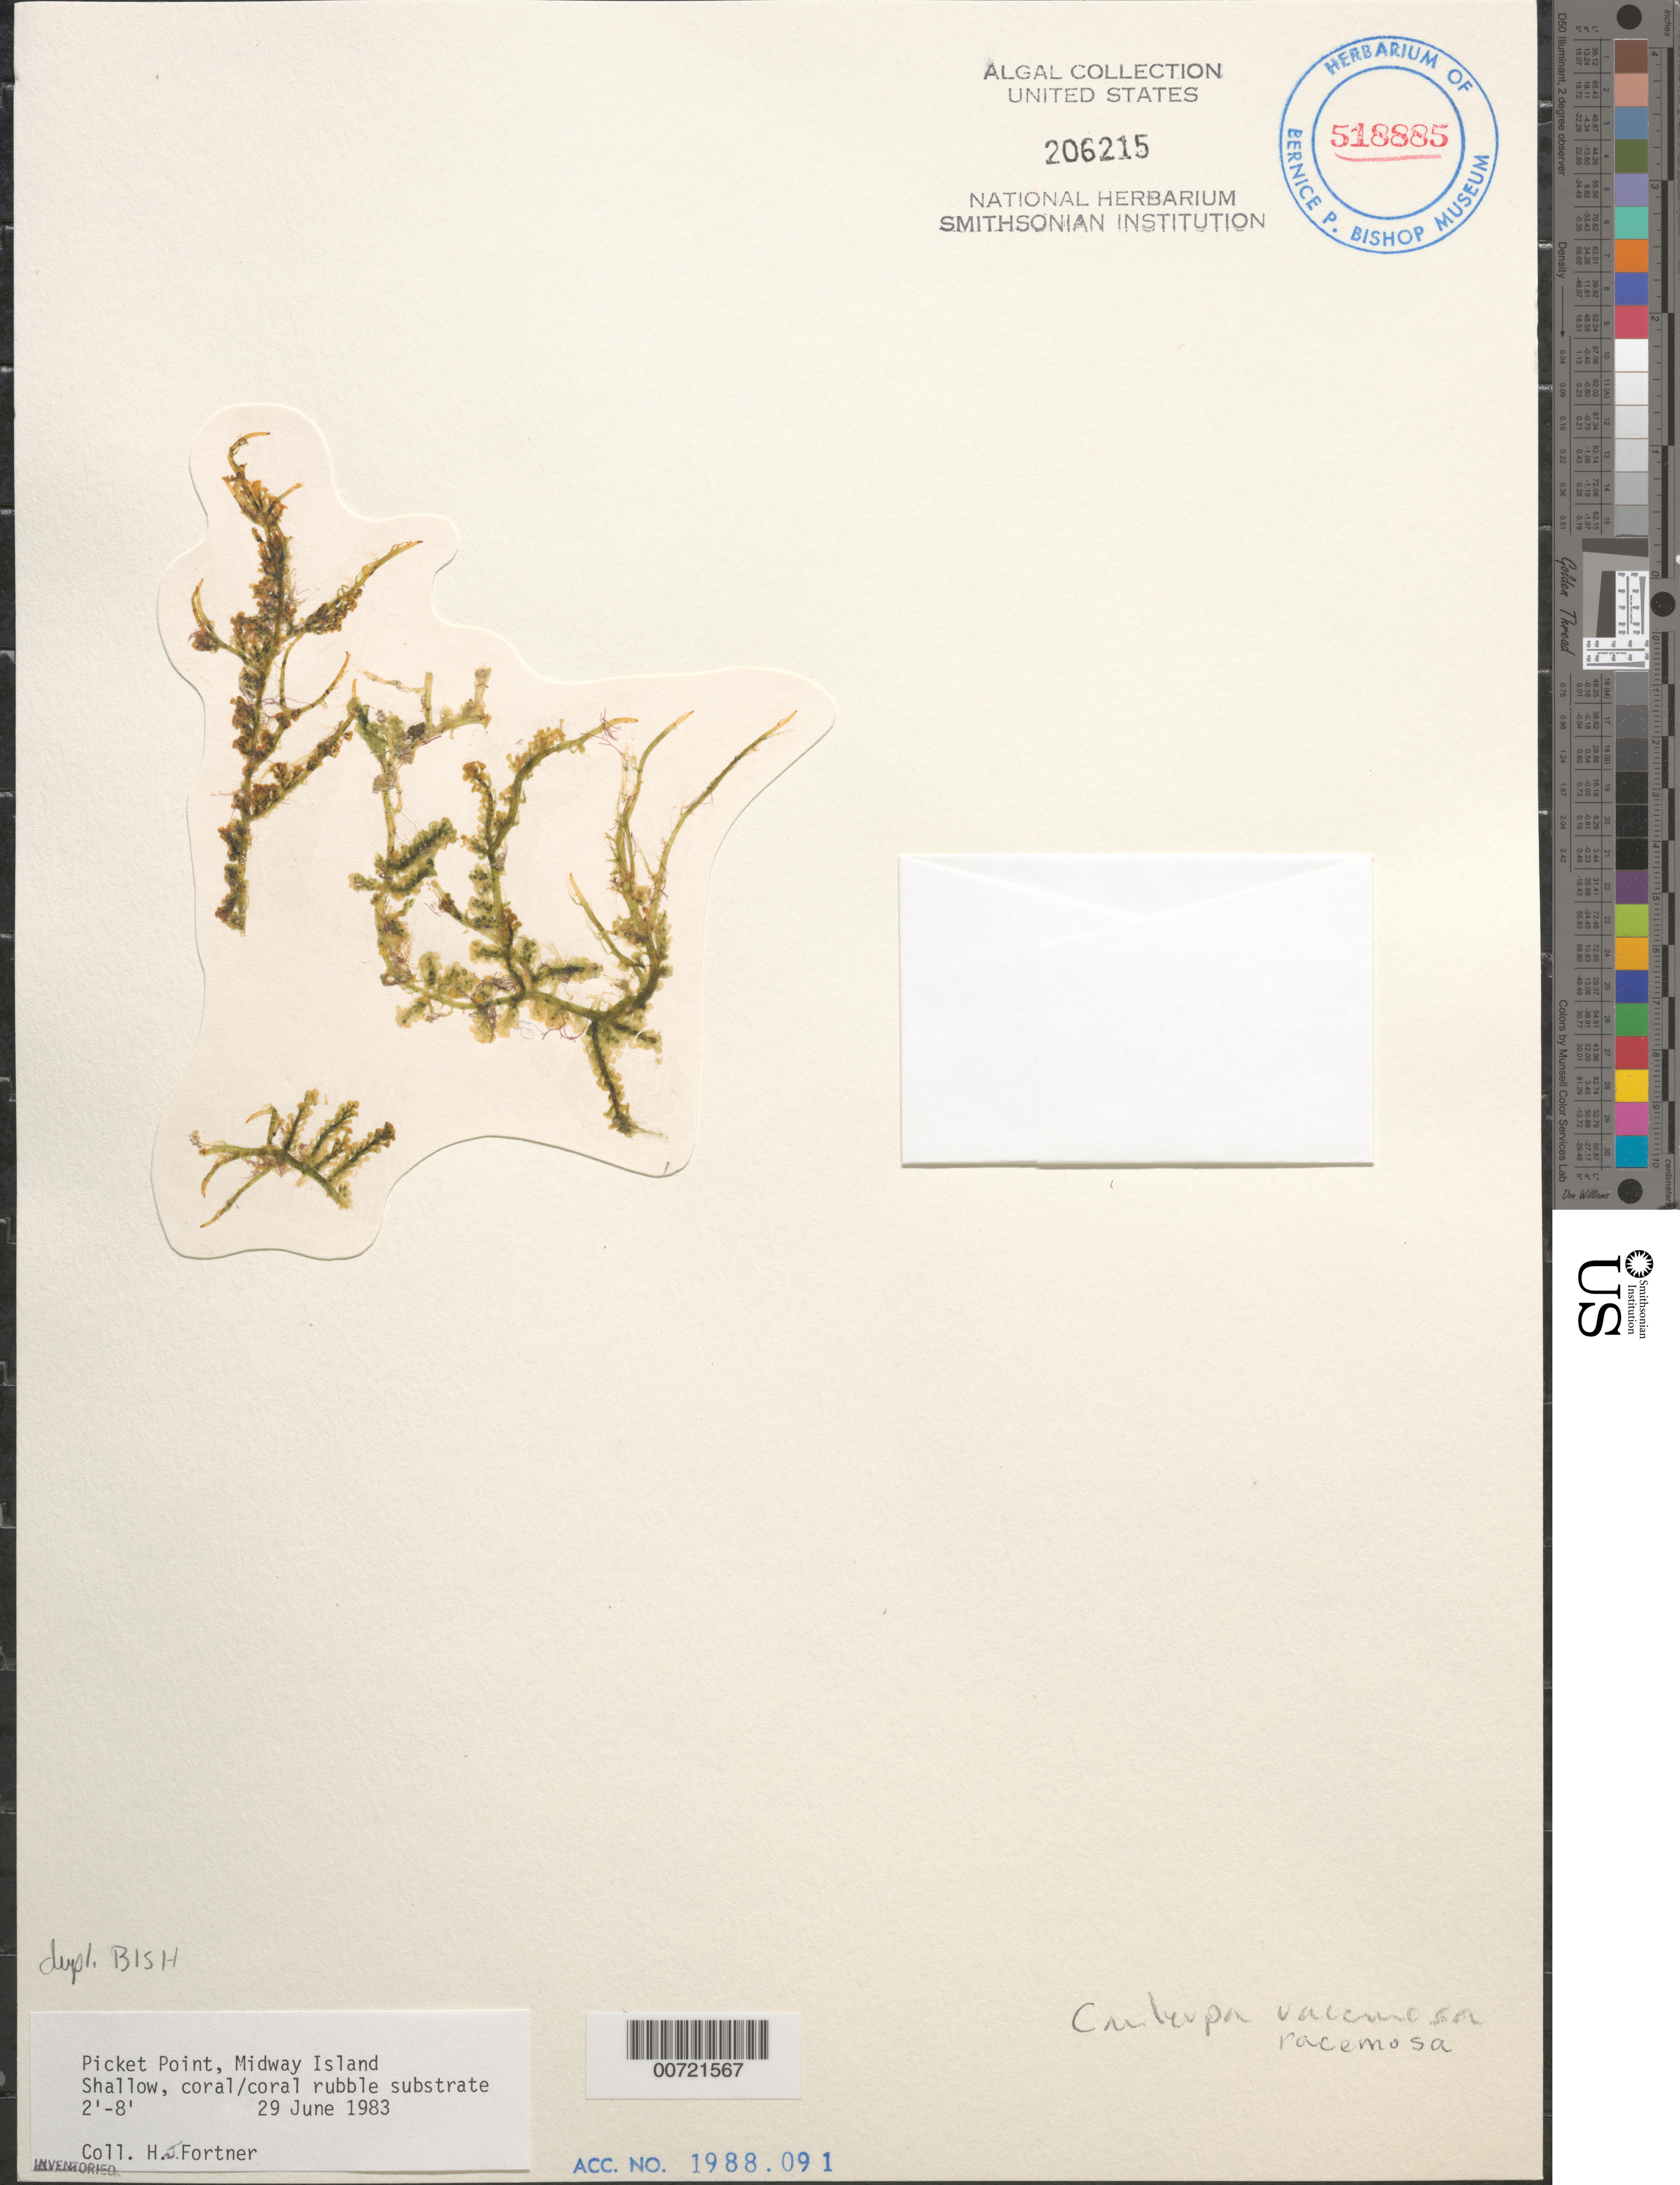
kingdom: Plantae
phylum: Chlorophyta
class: Ulvophyceae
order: Bryopsidales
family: Caulerpaceae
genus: Caulerpa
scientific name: Caulerpa racemosa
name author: (Forssk.) J. Agardh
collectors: H. Fortner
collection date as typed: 29 Jun 1983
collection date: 1983-06-29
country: U.S. Administered Pacific Islands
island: Midway Atoll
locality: Picket Point. Sand Islet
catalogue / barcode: US 206215